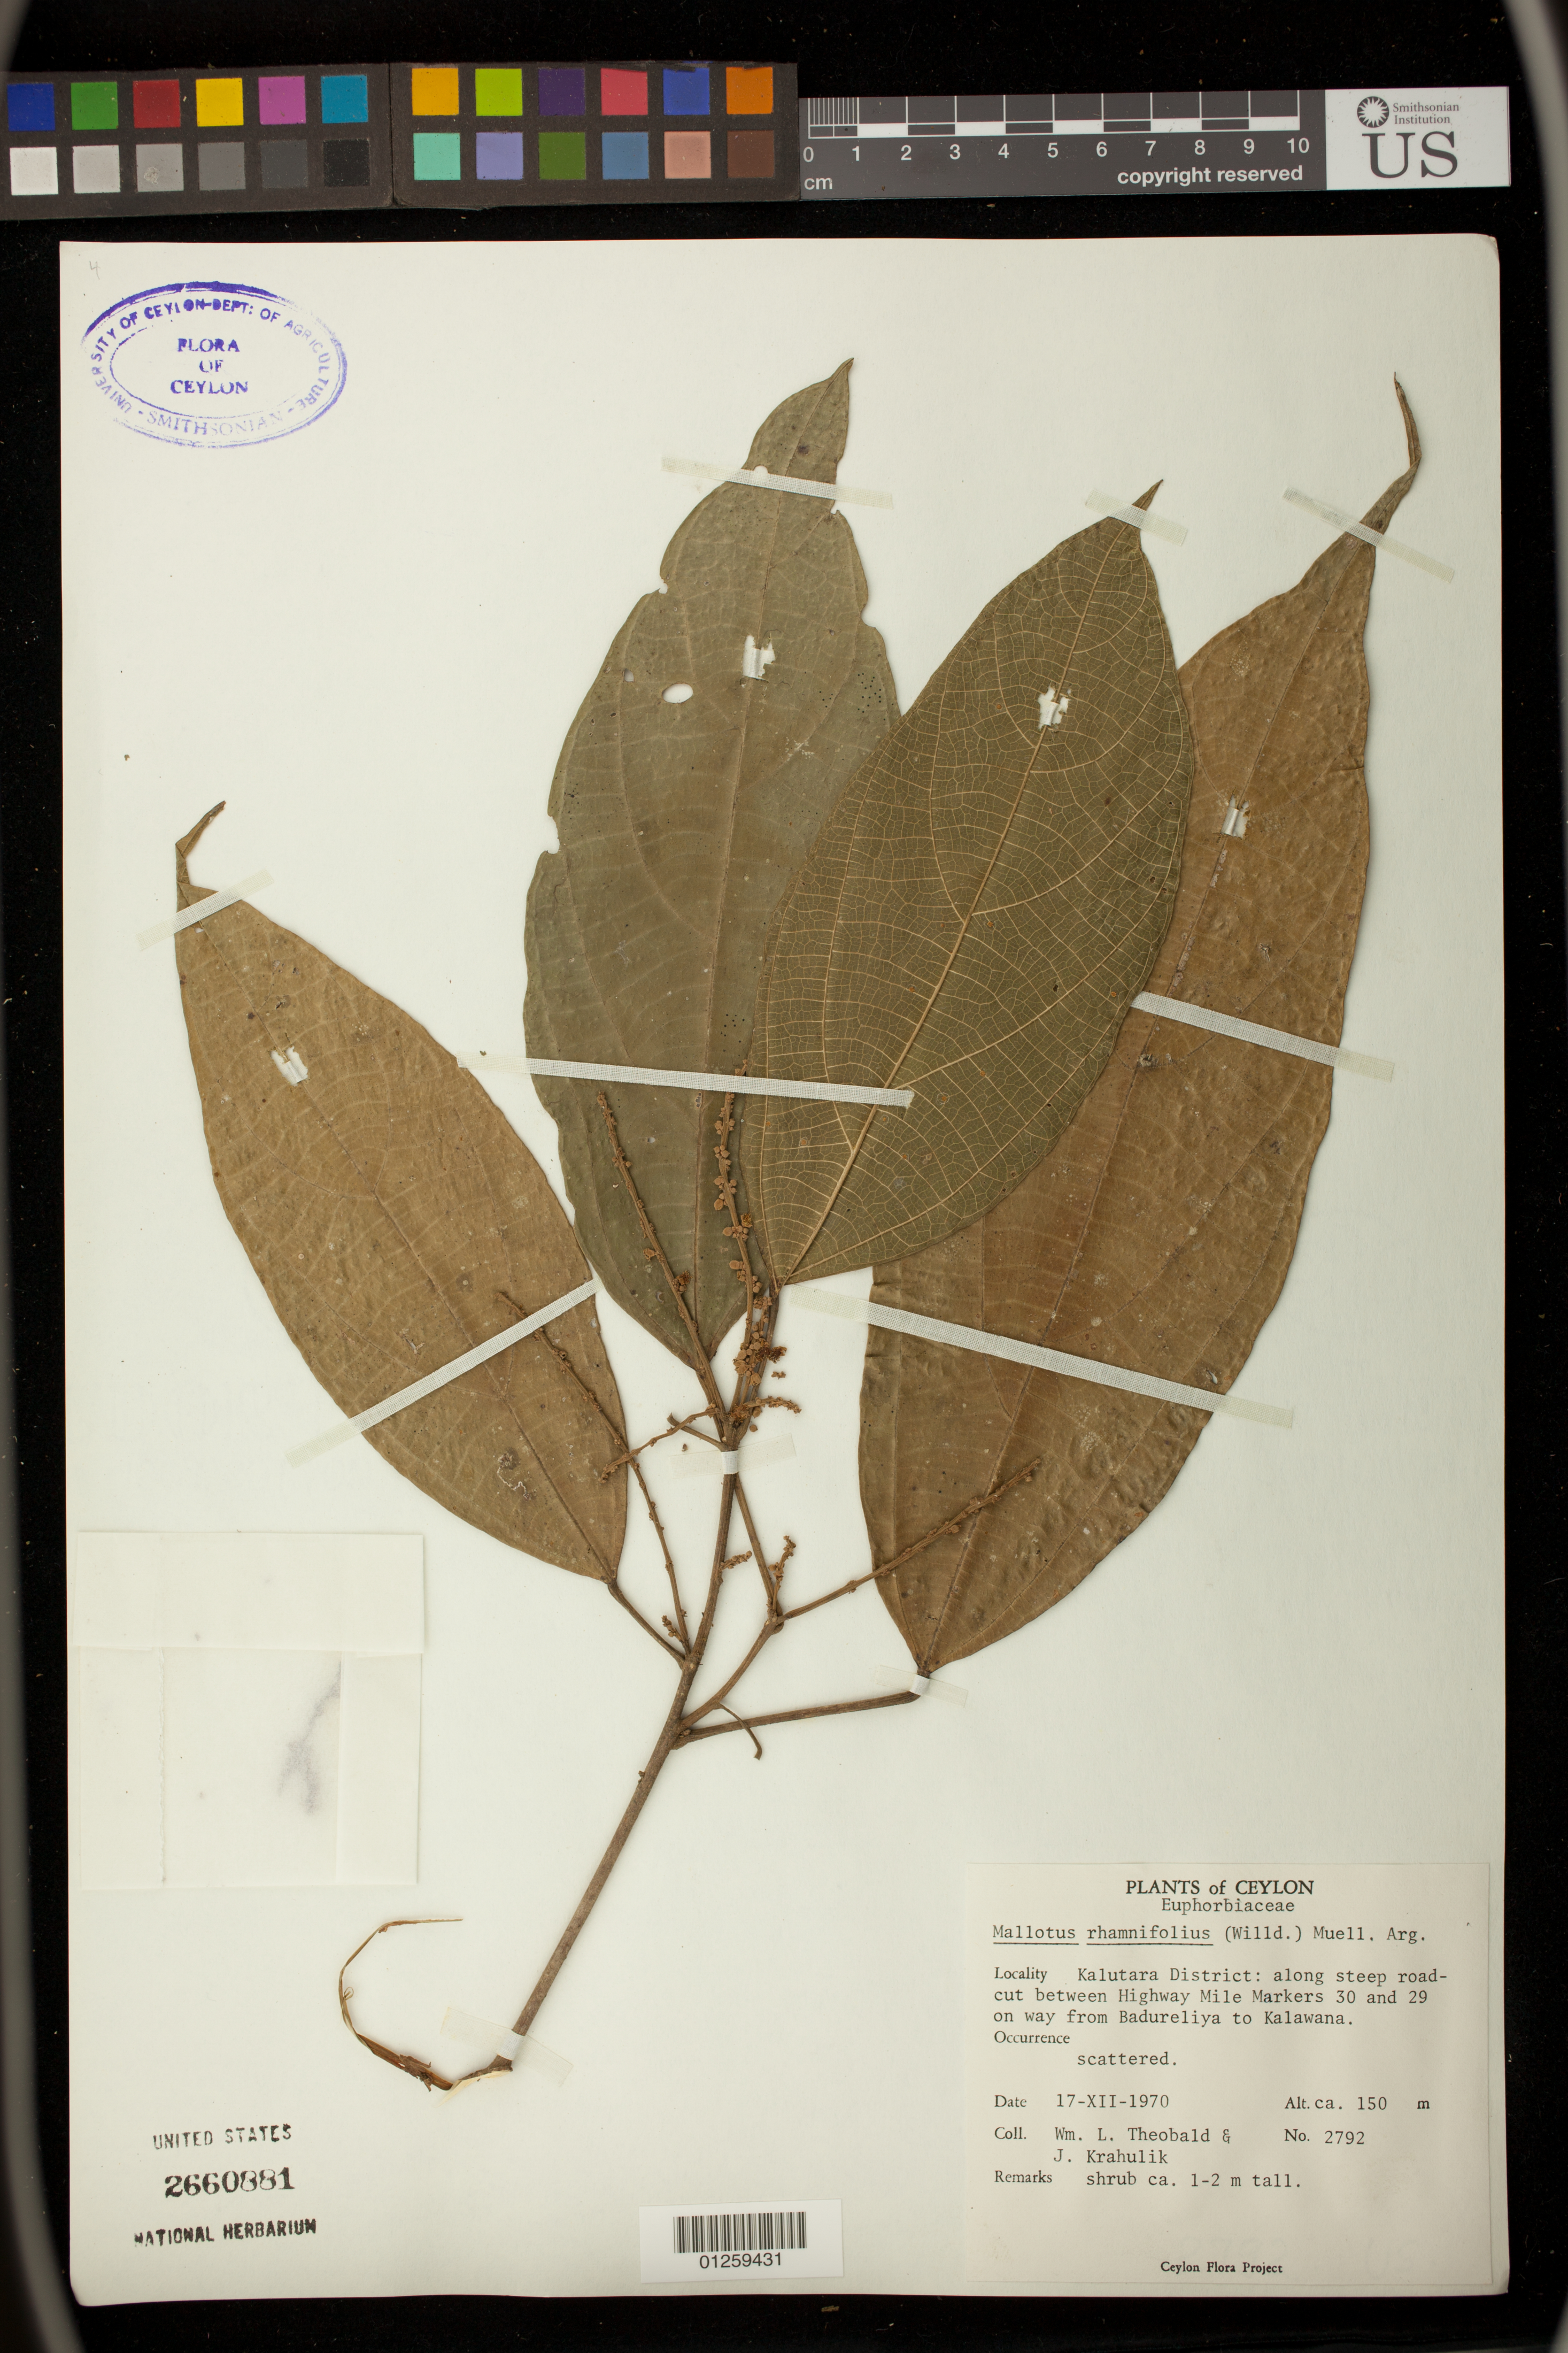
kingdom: Plantae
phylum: Tracheophyta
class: Magnoliopsida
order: Malpighiales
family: Euphorbiaceae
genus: Mallotus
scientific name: Mallotus rhamnifolius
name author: (Willd.) Müll. Arg.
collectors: W. Theobald & J. Krahulik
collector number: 2792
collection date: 1970-12-17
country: Sri Lanka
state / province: Western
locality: Kalutara District: along steep roadcut between Highway Mile Markers 30 and 29 on way from Badureliya to Kalawana.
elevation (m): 150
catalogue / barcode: US 2660881